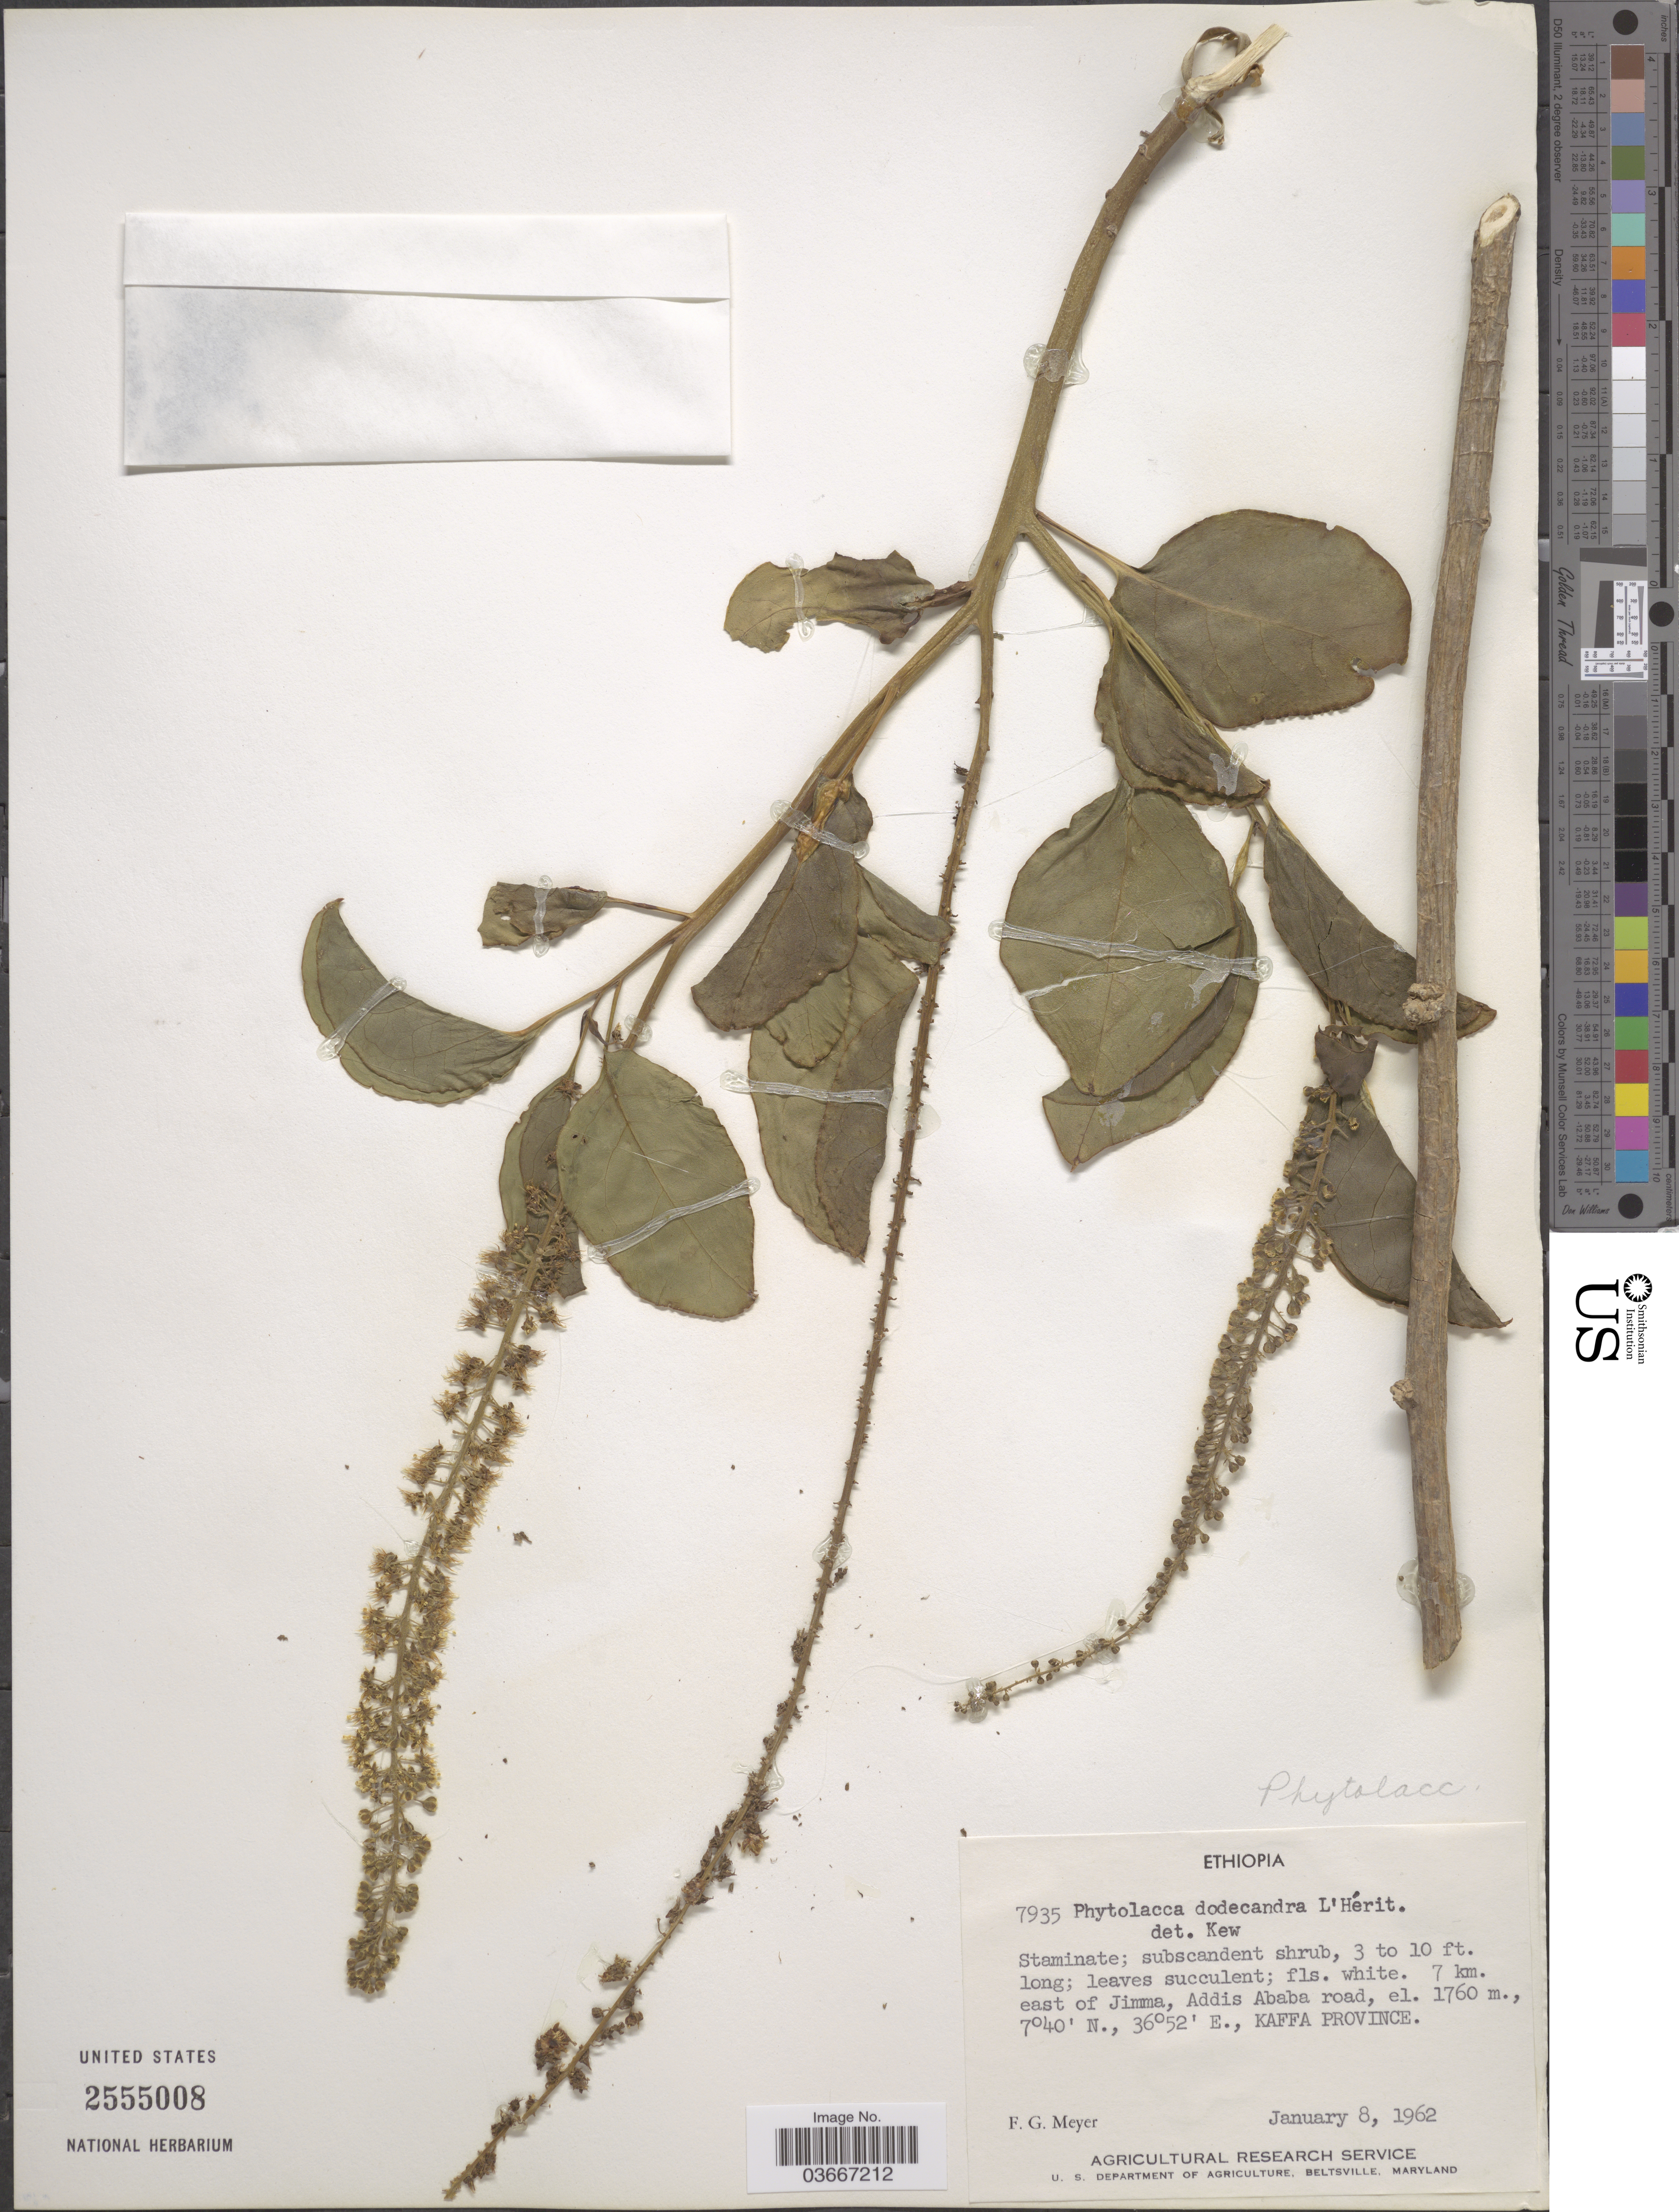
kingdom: Plantae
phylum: Tracheophyta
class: Magnoliopsida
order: Caryophyllales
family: Phytolaccaceae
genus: Phytolacca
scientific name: Phytolacca dodecandra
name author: L'Hér.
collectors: F. G. Meyer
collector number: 7935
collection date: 1962-01-08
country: Ethiopia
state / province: Addis Ababa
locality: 7 km. east of Jimma, Addis Ababa road, Kaffa Province.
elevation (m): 1760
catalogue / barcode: US 2555008